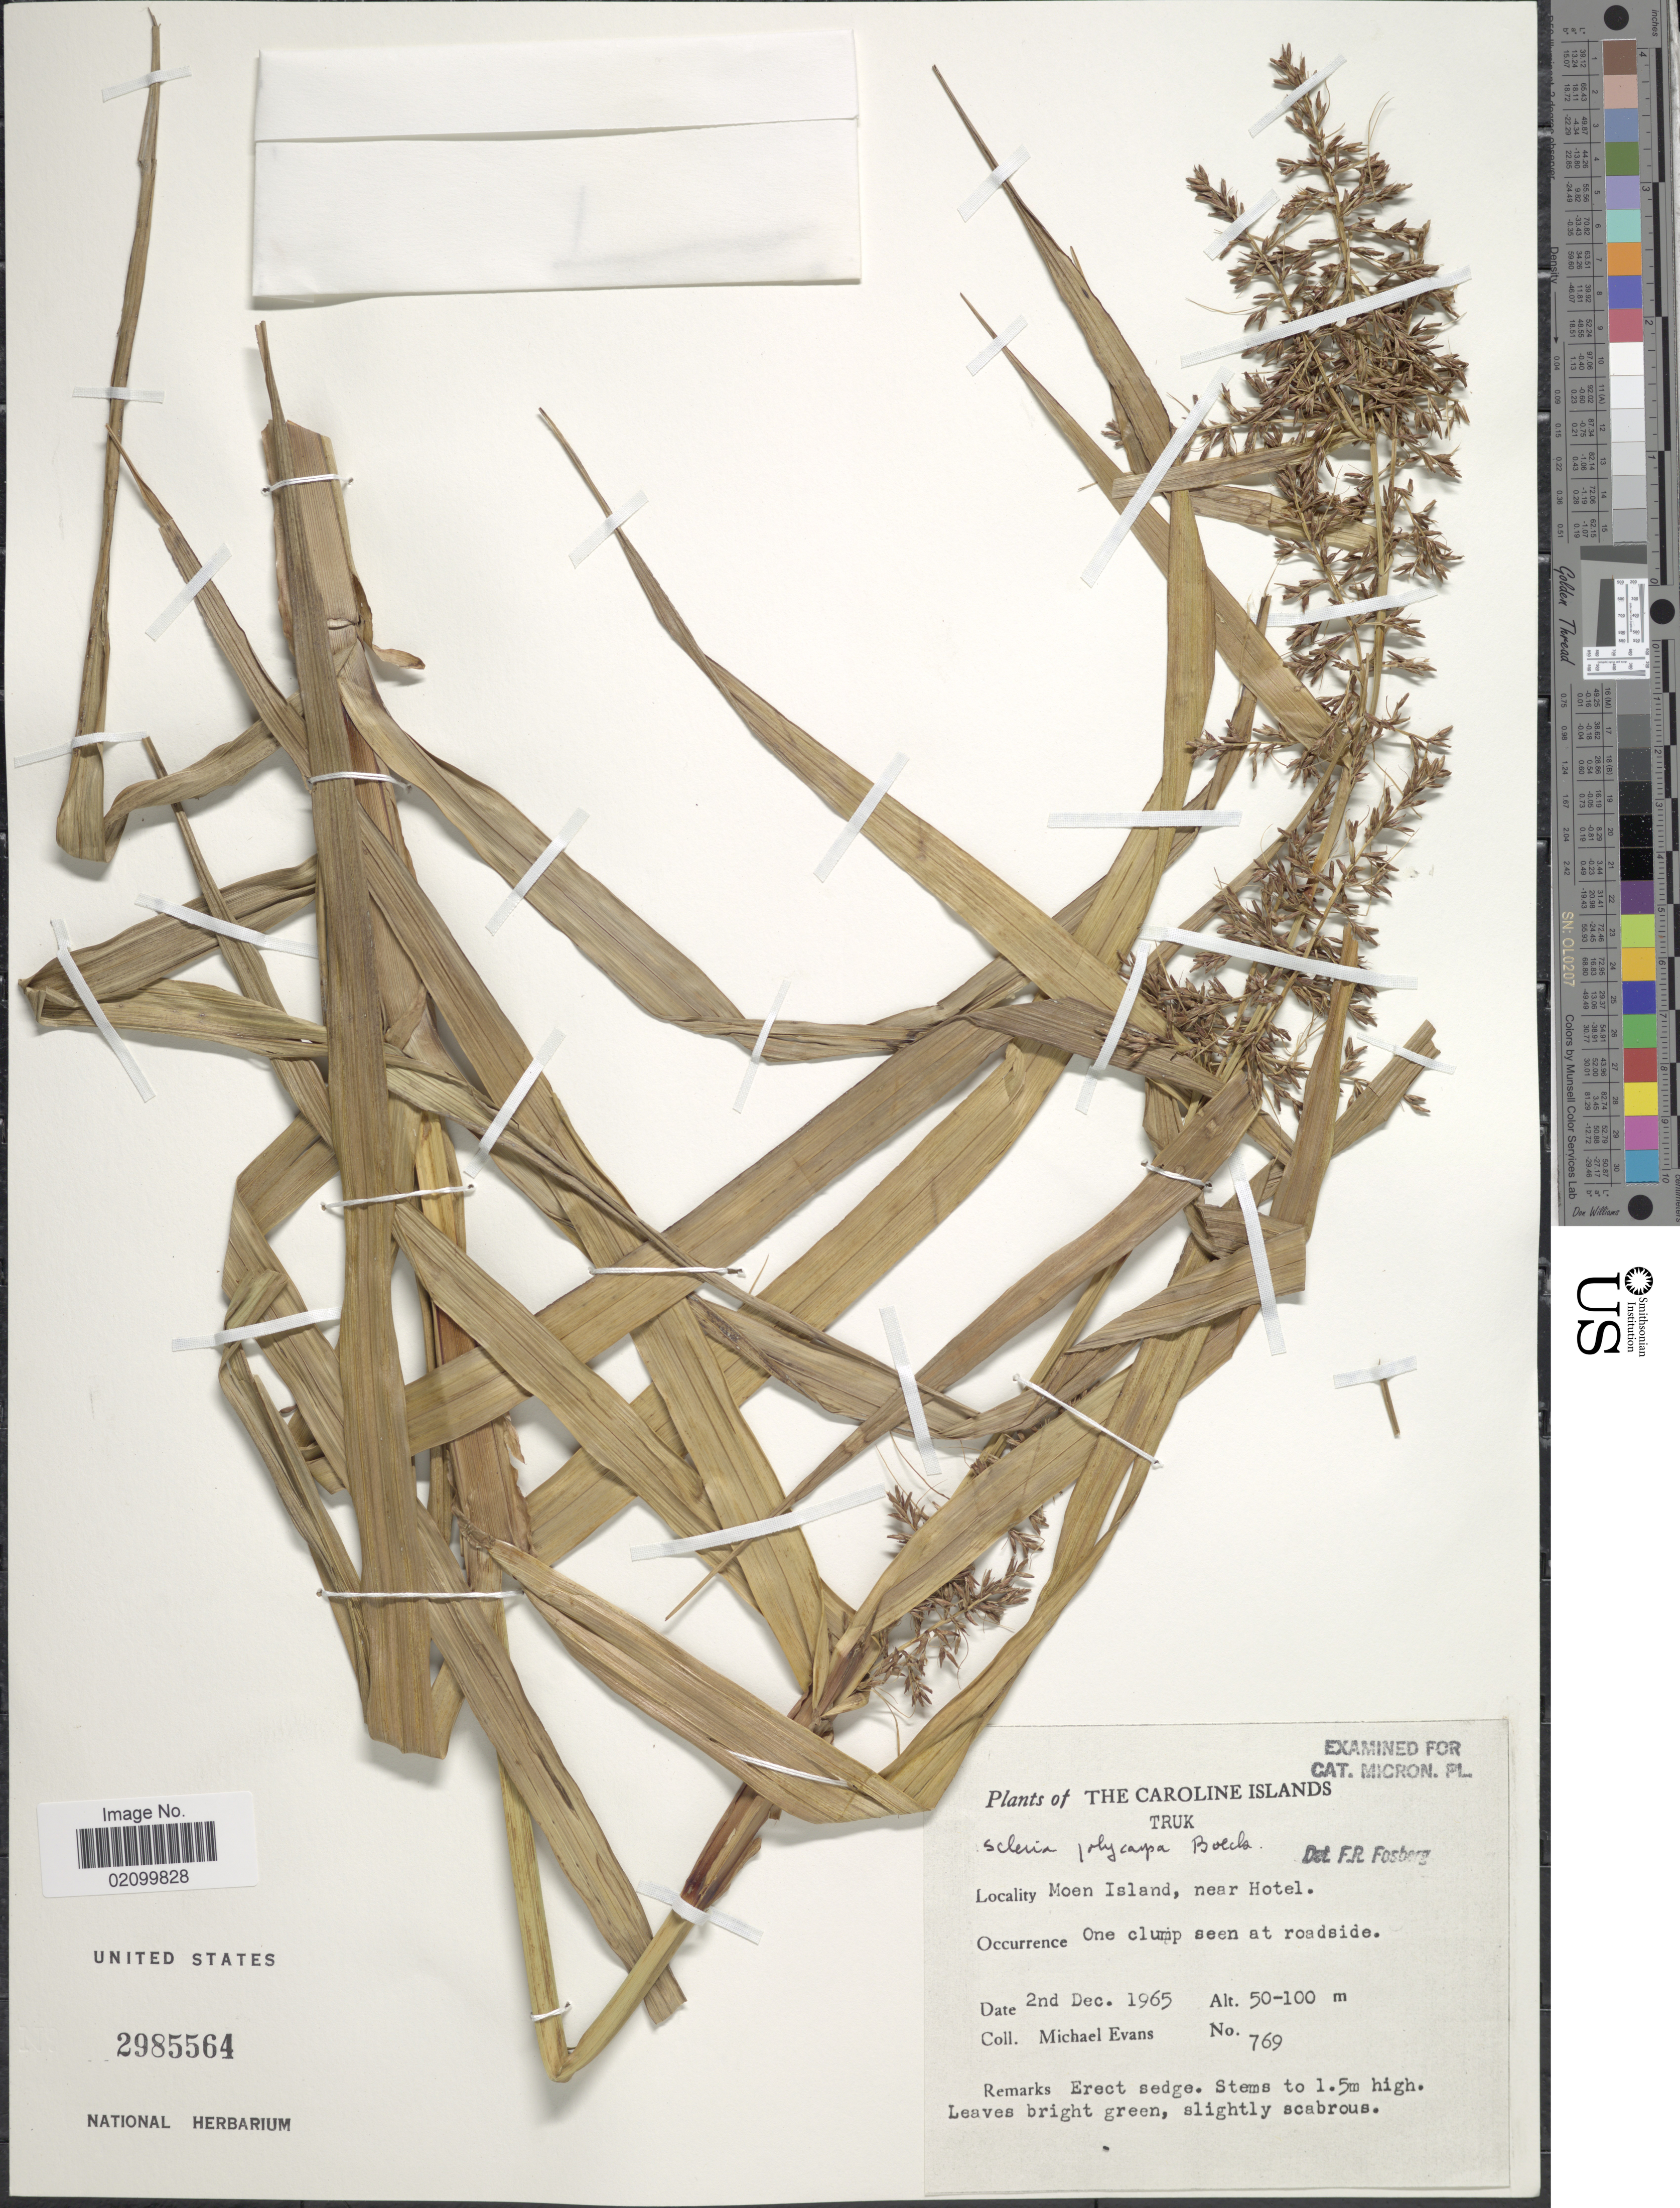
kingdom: Plantae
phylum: Tracheophyta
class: Liliopsida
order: Poales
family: Cyperaceae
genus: Scleria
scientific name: Scleria polycarpa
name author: Boeckeler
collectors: M. Evans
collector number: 769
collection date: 1965-12-02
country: Micronesia, Federated States of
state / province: Truk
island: Moen [Wono]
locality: Caroline Islands, Truk, Moen Island, near Hotel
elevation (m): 50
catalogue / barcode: US 2985564